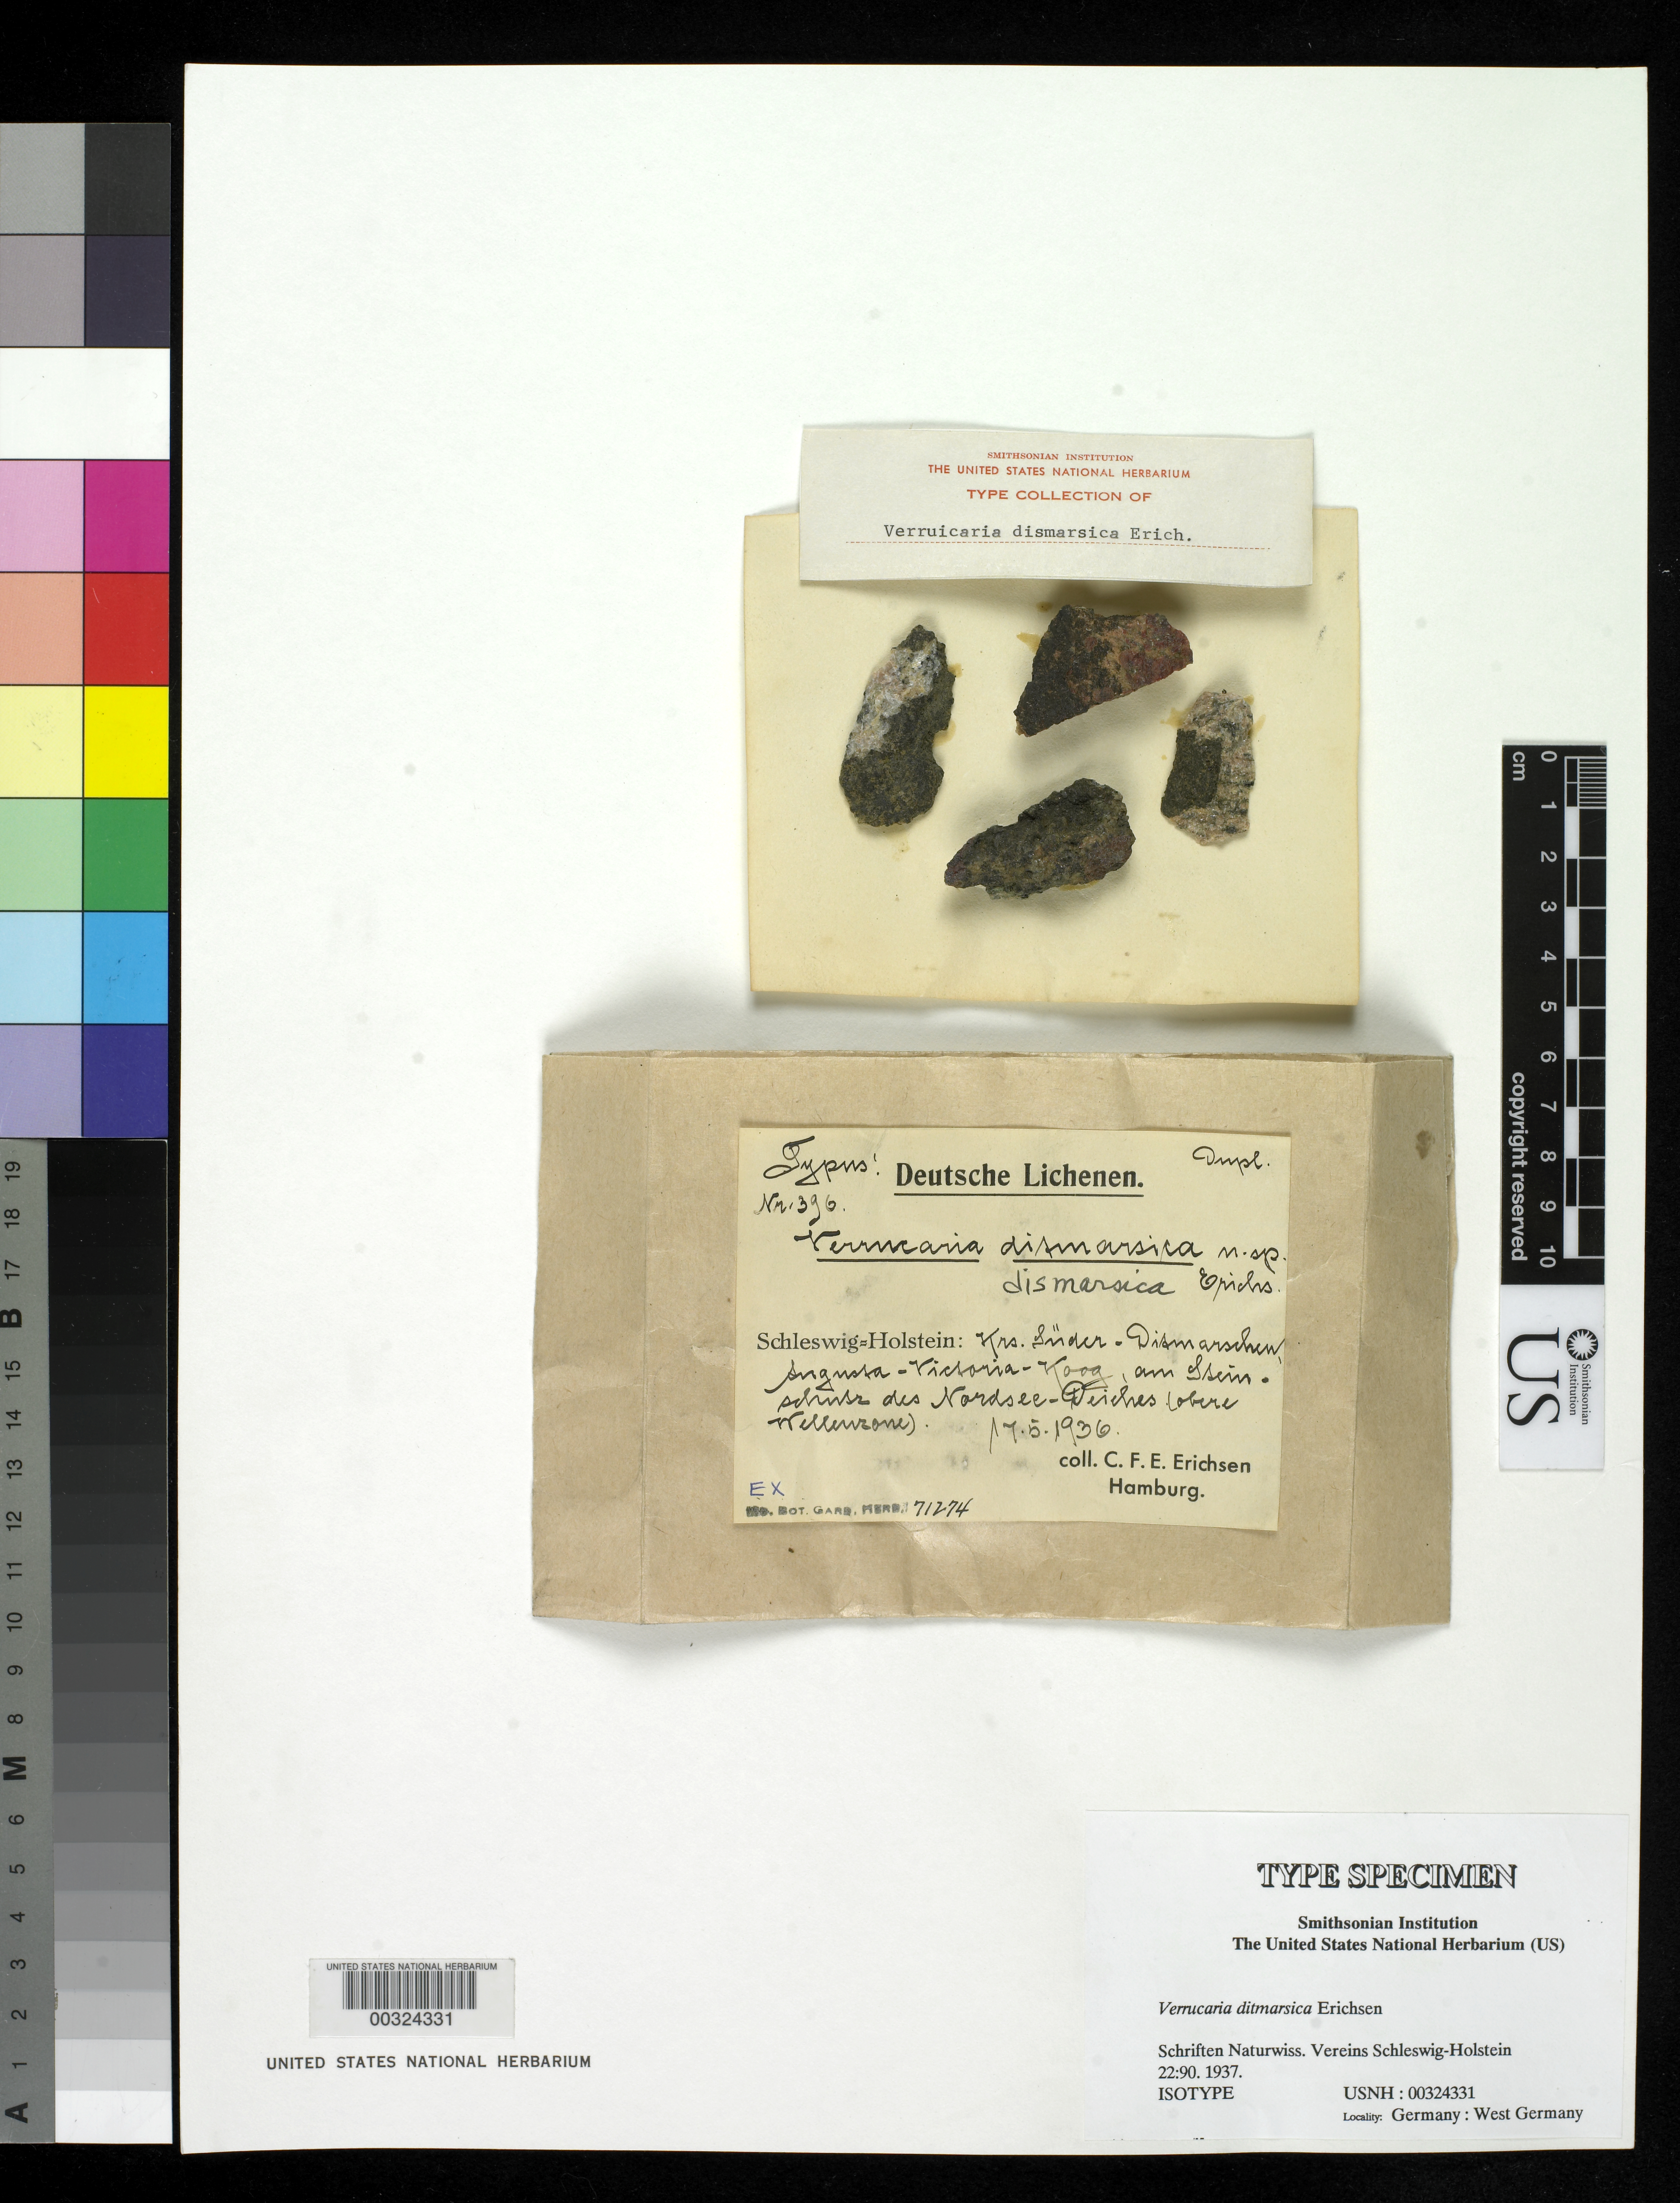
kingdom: Fungi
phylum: Ascomycota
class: Eurotiomycetes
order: Verrucariales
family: Verrucariaceae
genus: Verrucaria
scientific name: Verrucaria ditmarsica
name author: Erichsen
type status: Isosyntype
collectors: C. F. E. Erichsen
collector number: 396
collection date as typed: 17 May 1936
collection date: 1936-05-17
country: Germany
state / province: Schleswig-Holstein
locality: Krs. Inder-Dismarscheu [In der Dismarscheu District?], Augusta-Victoria-Koog, Nordsee-deiches [North Sea dykes], Willewzone. [?]